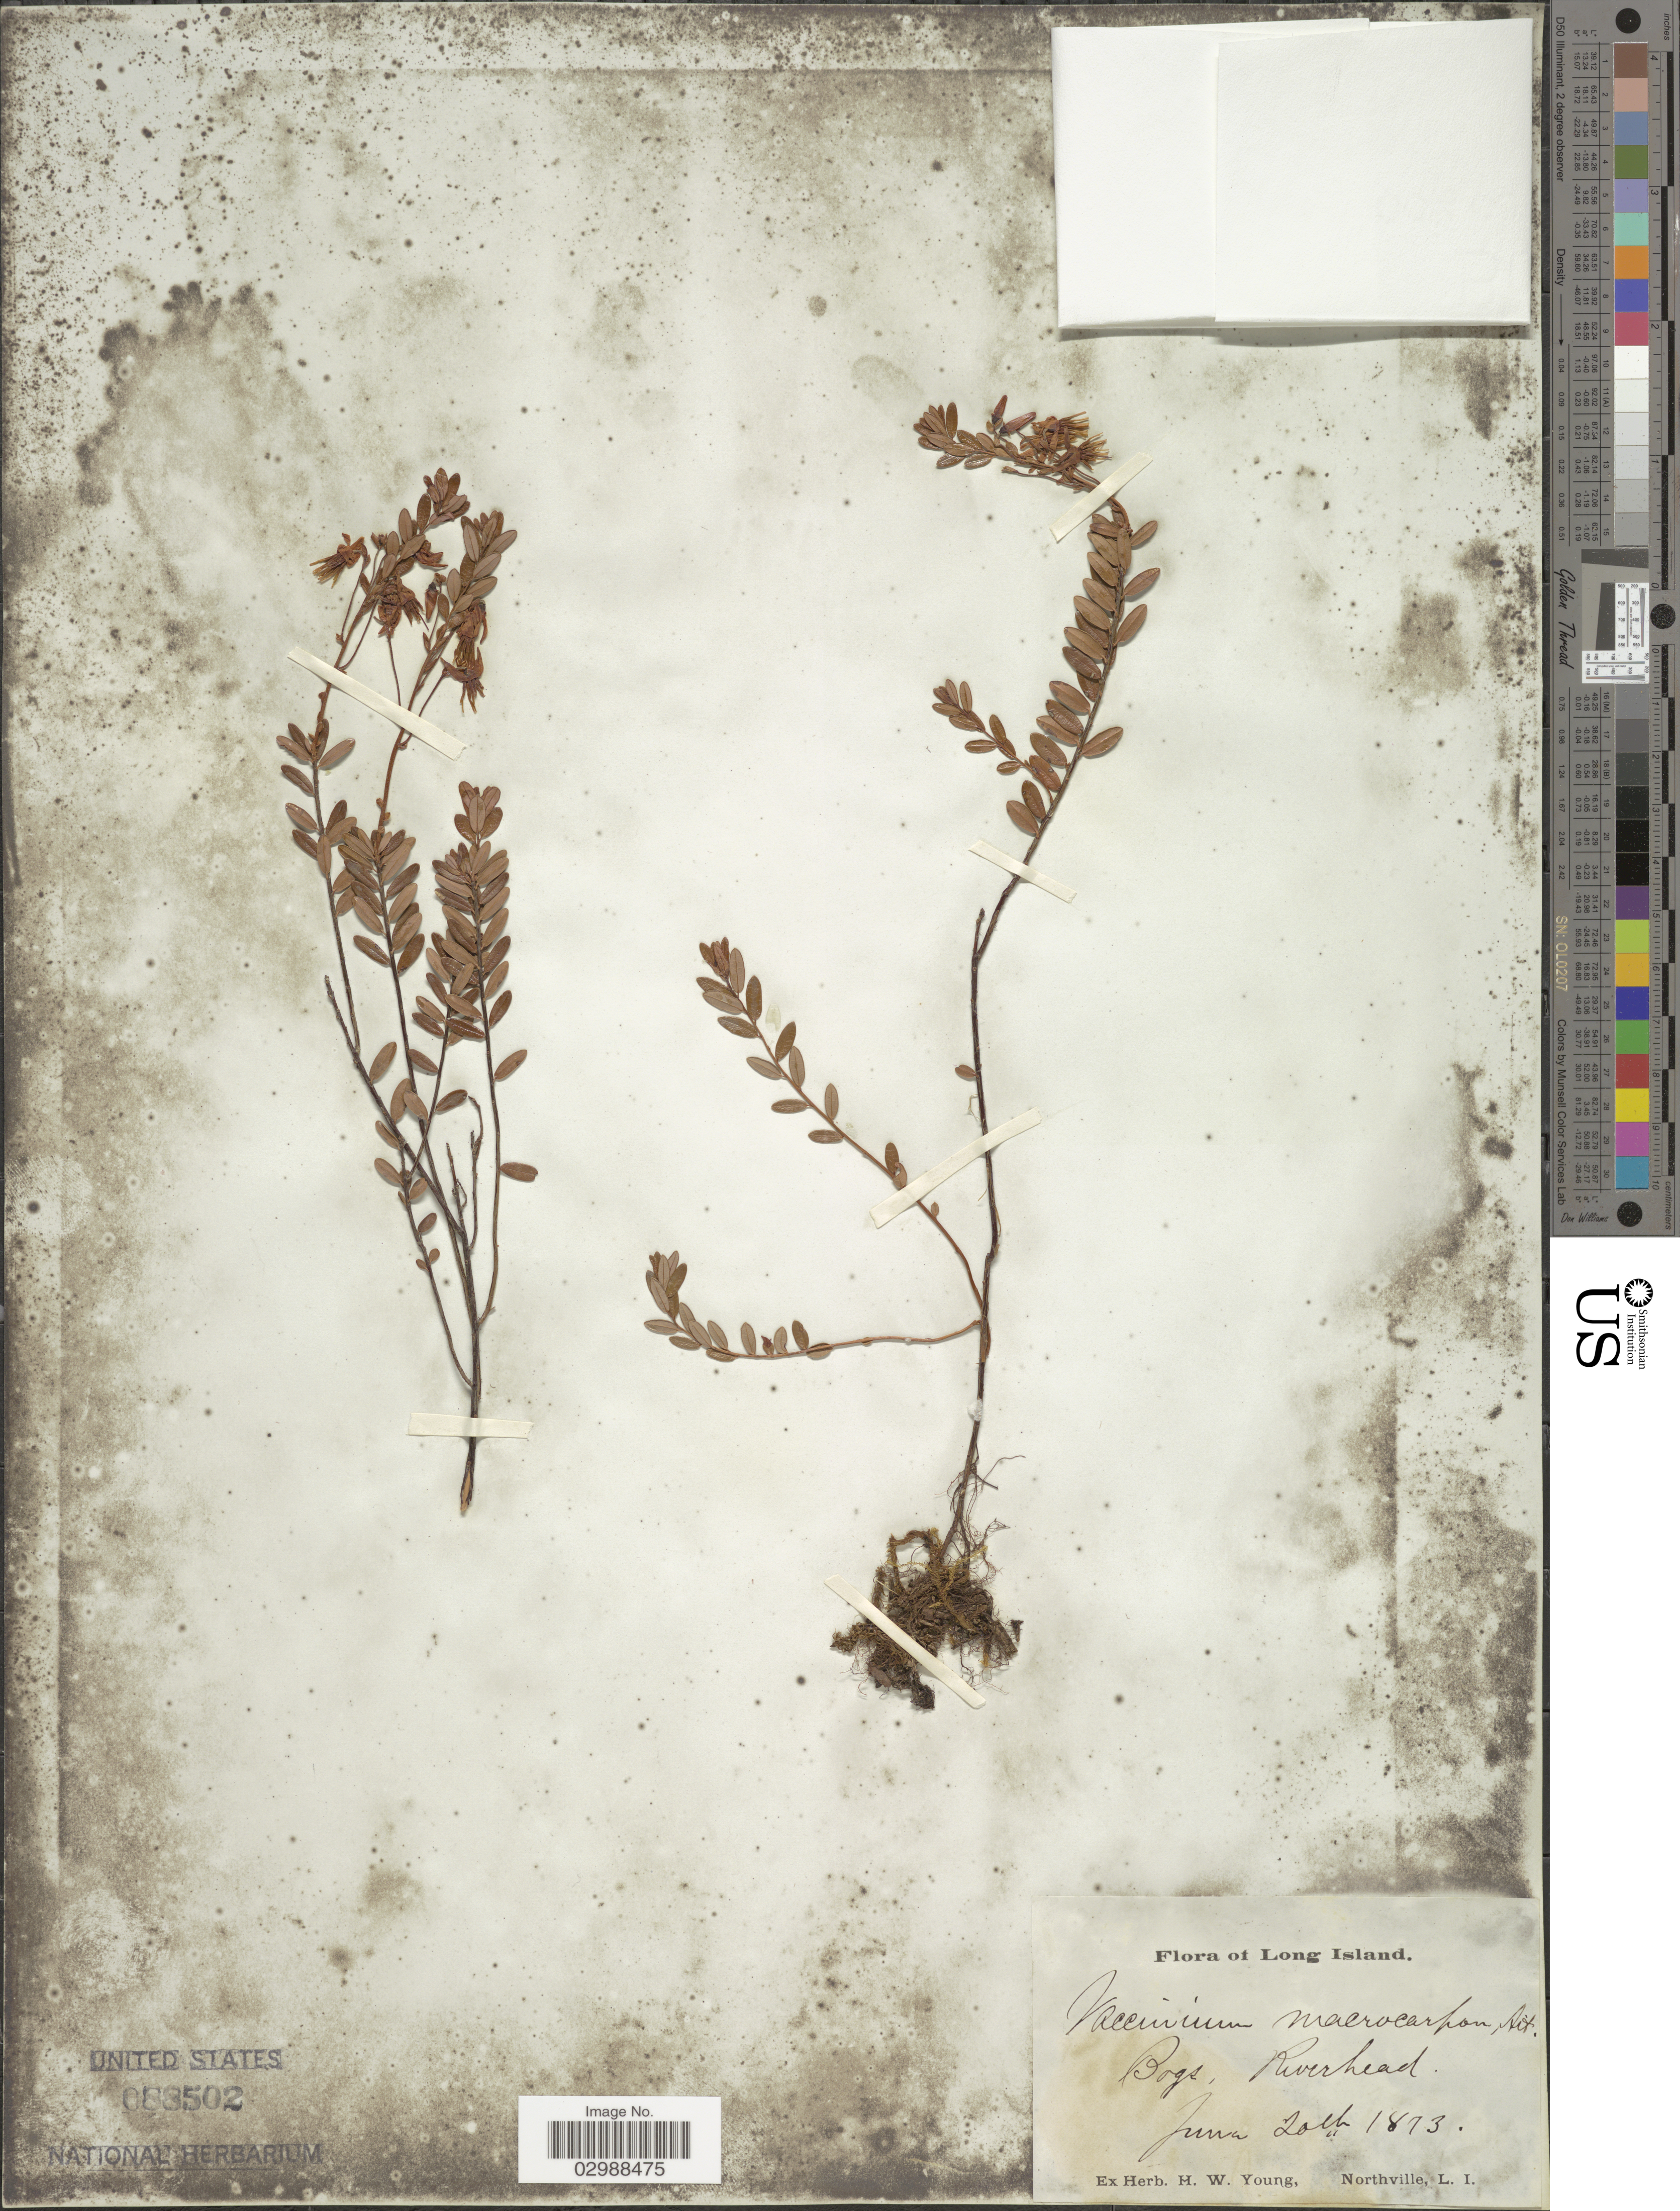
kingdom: Plantae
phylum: Tracheophyta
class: Magnoliopsida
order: Ericales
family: Ericaceae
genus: Vaccinium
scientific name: Vaccinium macrocarpon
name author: Aiton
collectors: ex herb. H.W. Young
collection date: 1873-06-20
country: United States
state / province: New York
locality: Long Island, Bogs, Riverhead.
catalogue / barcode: US 88502